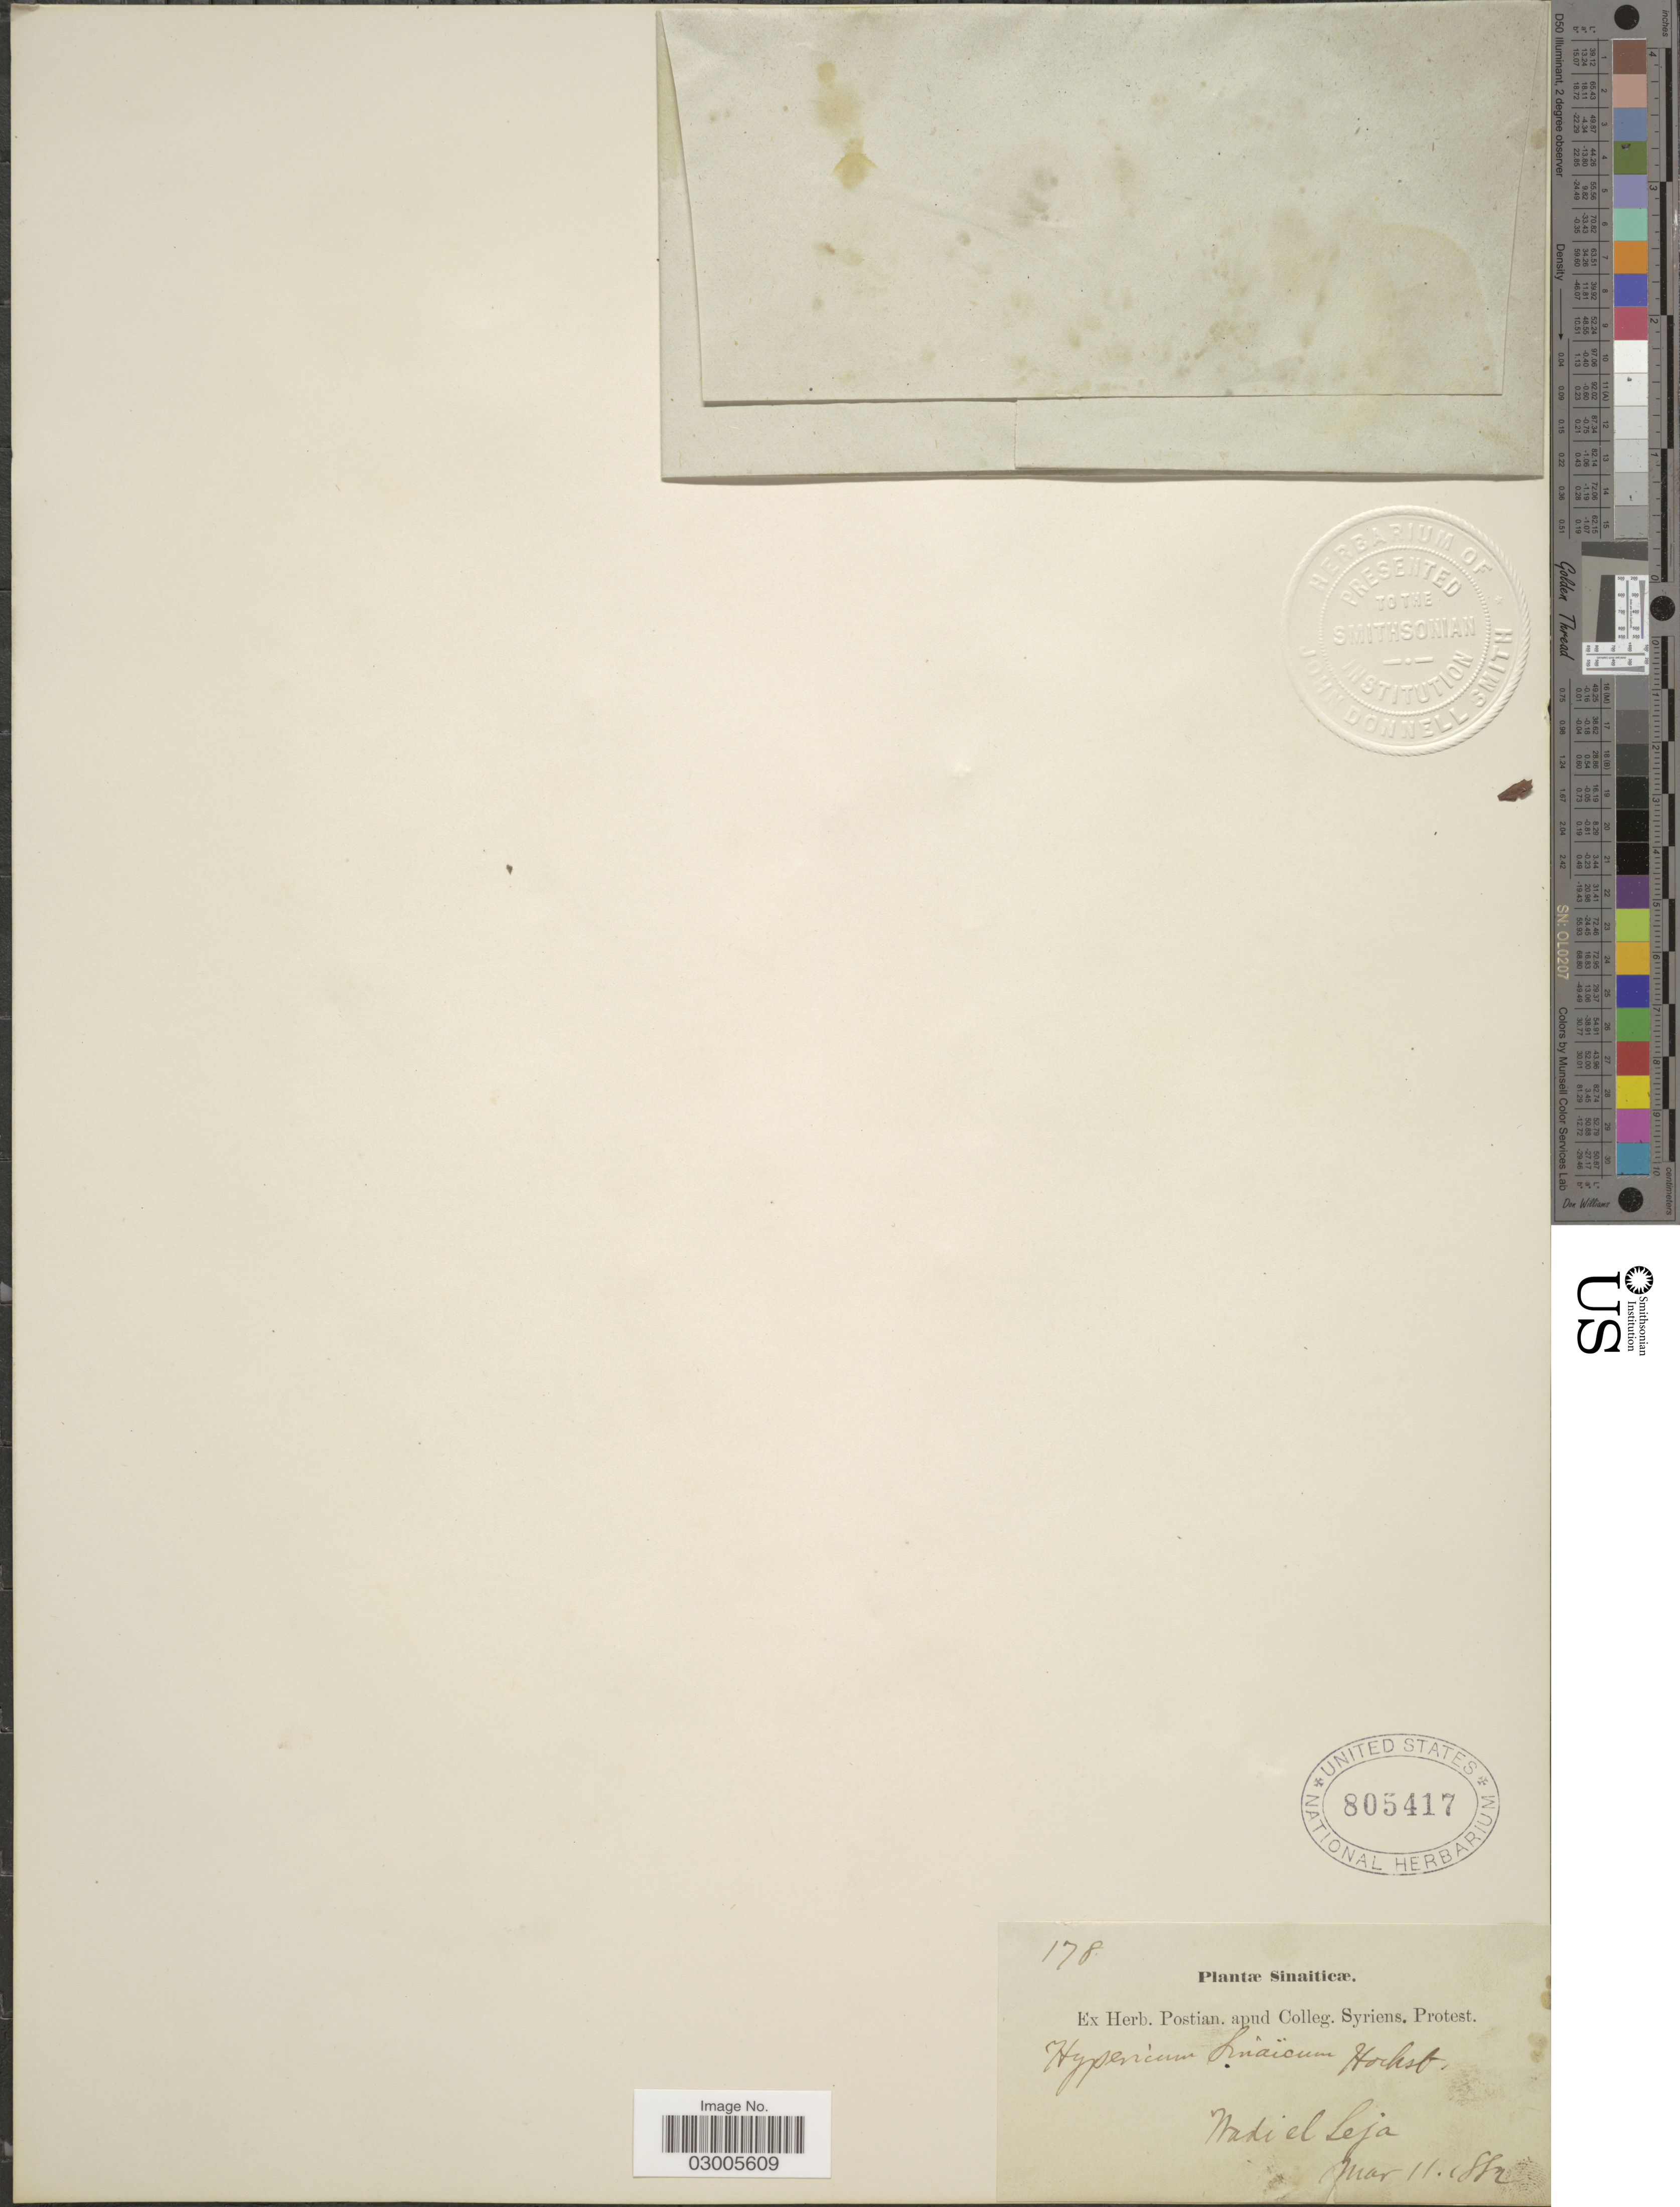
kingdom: Plantae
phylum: Tracheophyta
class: Magnoliopsida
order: Malpighiales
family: Hypericaceae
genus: Hypericum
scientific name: Hypericum sinaicum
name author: Hochst. ex Boiss.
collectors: ex herb. Postian. apud Colleg. Syriens. Protest. USE "Fannie P. A. Shepard" (10308853) AS PRIMARY COLLECTOR INSTEAD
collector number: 178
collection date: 1882-03-11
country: Syria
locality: Sinaiticae. Wadi [interpreted] el Leja.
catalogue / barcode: US 805417